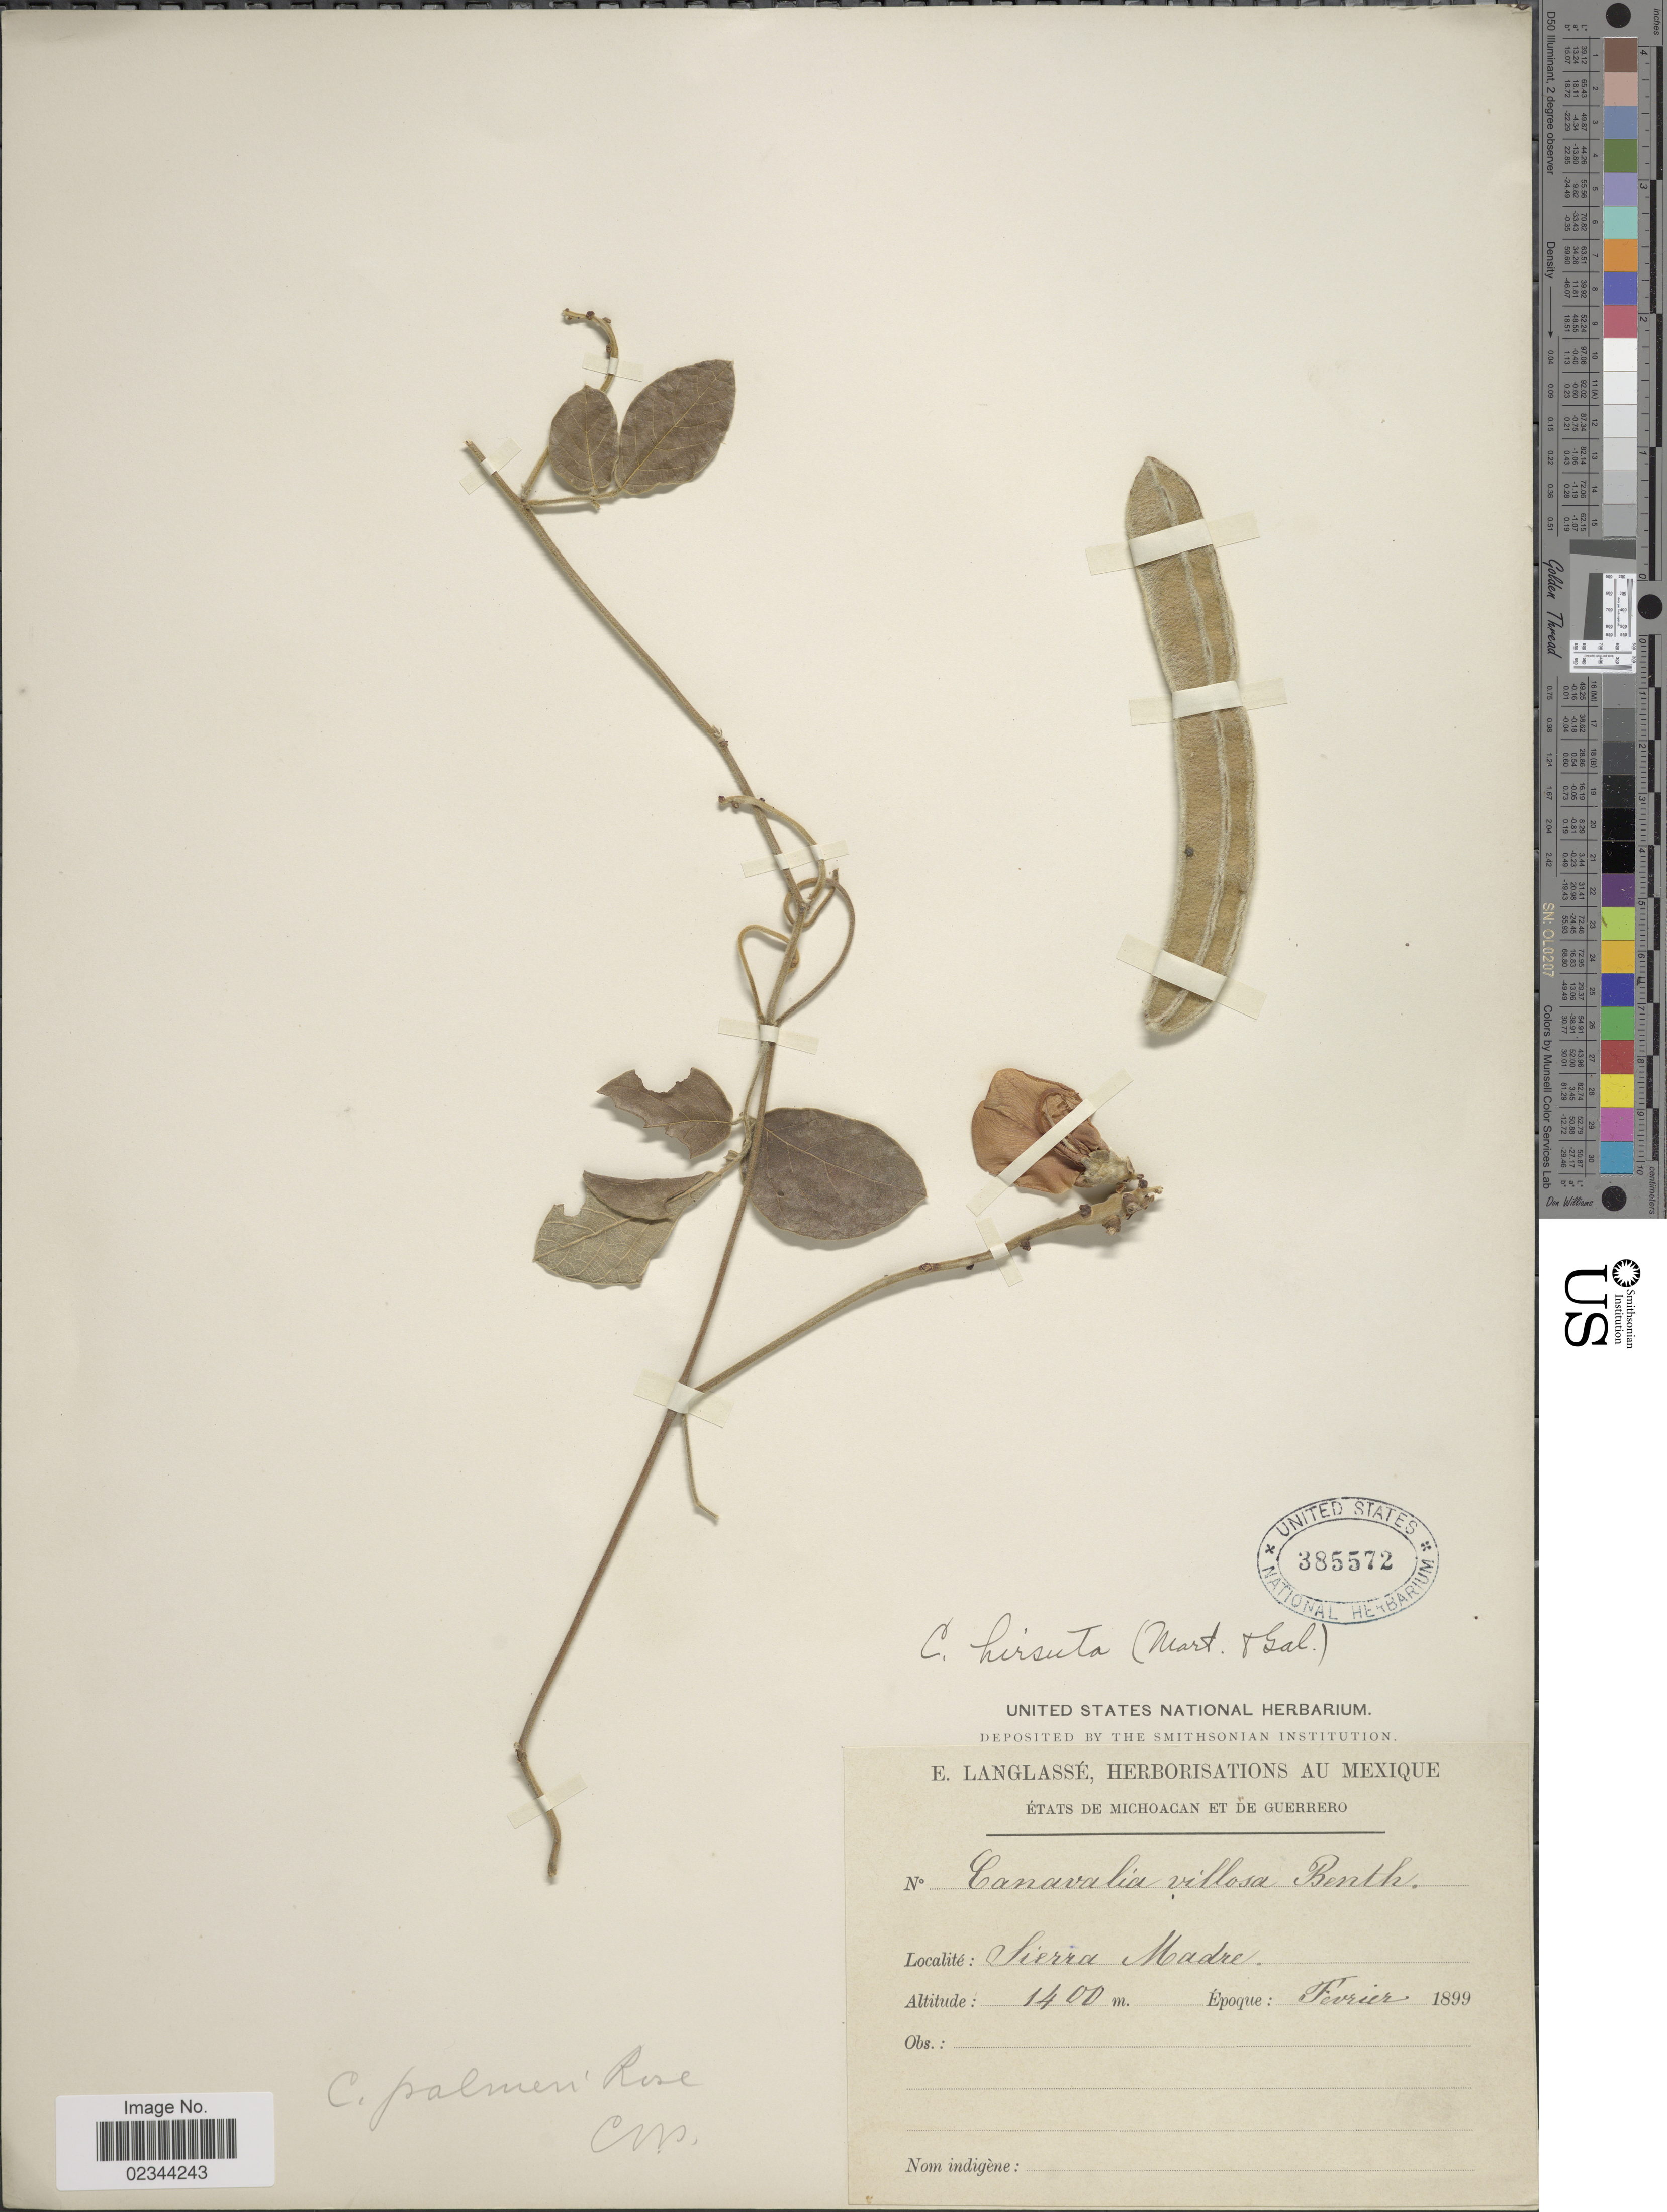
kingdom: Plantae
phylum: Tracheophyta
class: Magnoliopsida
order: Fabales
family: Fabaceae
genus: Canavalia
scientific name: Canavalia palmeri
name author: (Piper) Standl.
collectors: E. Langlassé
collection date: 1899-02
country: Mexico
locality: Etats de Michoacan et de Guerrero. Sierra Madre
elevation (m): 1400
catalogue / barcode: US 385572